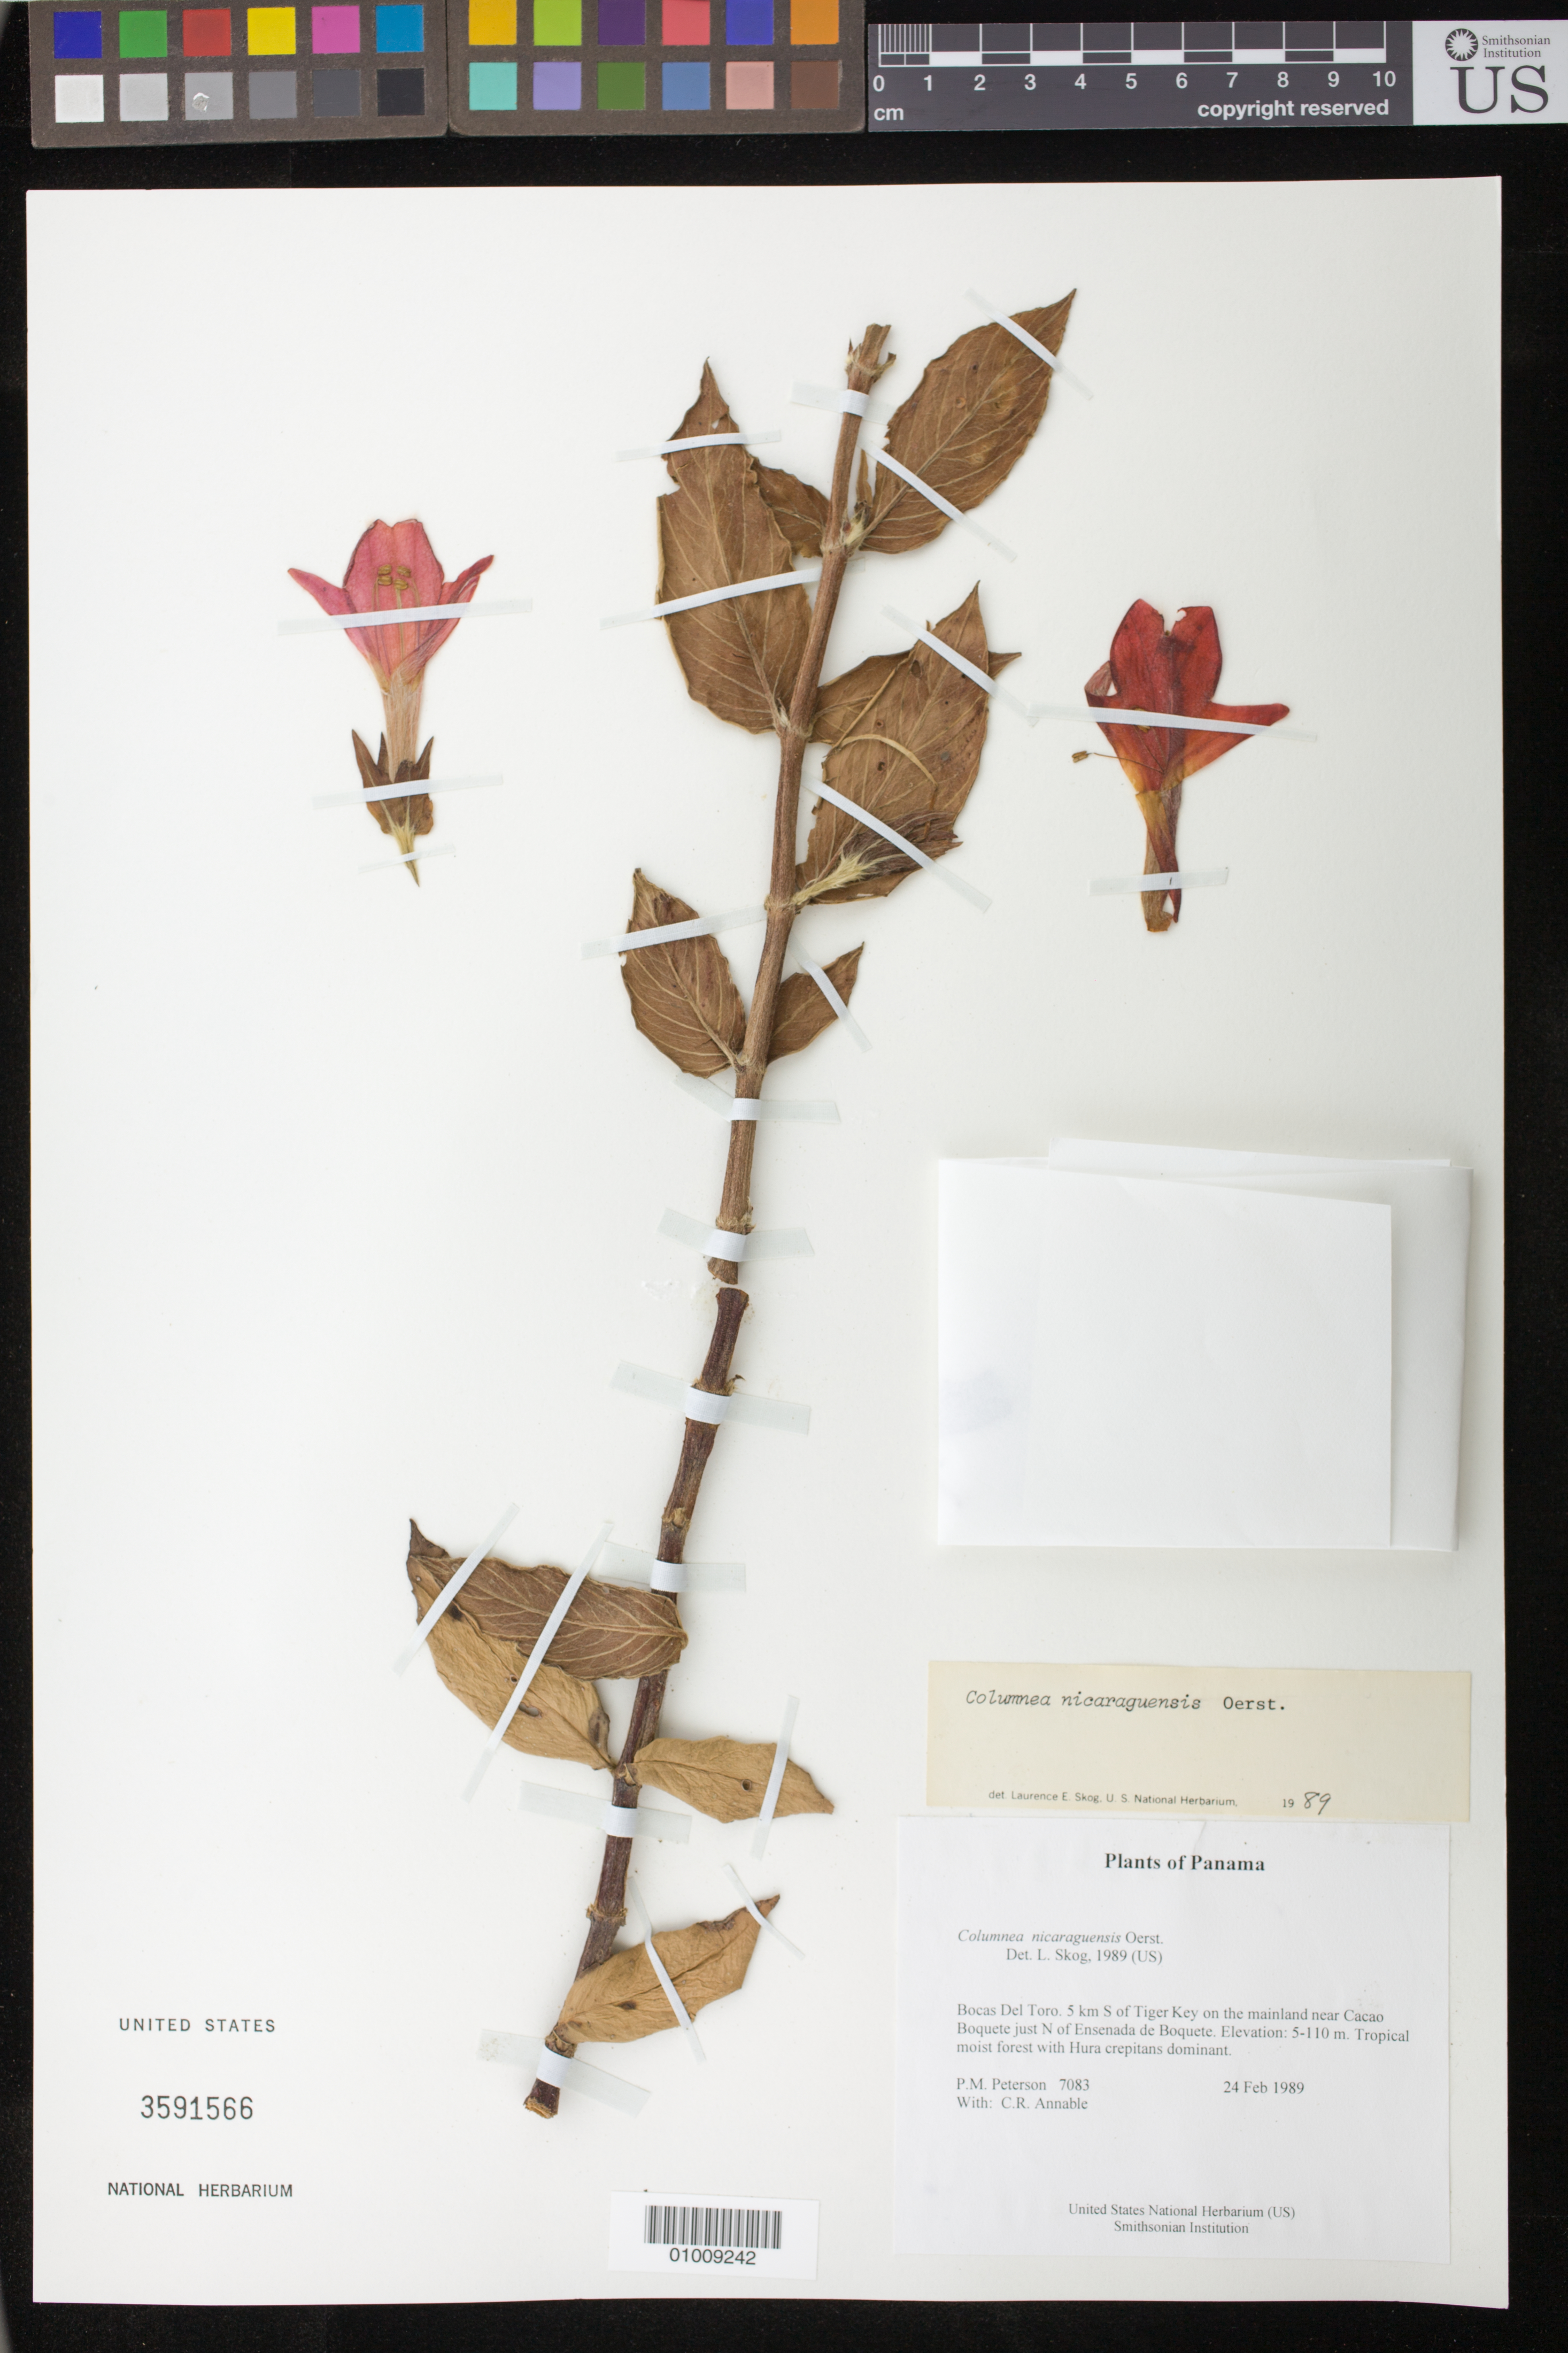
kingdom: Plantae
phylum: Tracheophyta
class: Magnoliopsida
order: Lamiales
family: Gesneriaceae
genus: Columnea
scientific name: Columnea nicaraguensis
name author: Oerst.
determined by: Skog, Laurence E.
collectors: P. M. Peterson & C. R. Annable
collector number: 07083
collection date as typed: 24 Feb 1989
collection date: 1989-02-24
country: Panama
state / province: Bocas del Toro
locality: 5 km S of Tiger Key on the mainland near Cacao Boquete just N of Ensenada de Boquete.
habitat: Tropical moist forest with Hura crepitans dominant.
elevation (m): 5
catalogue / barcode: US 3591566